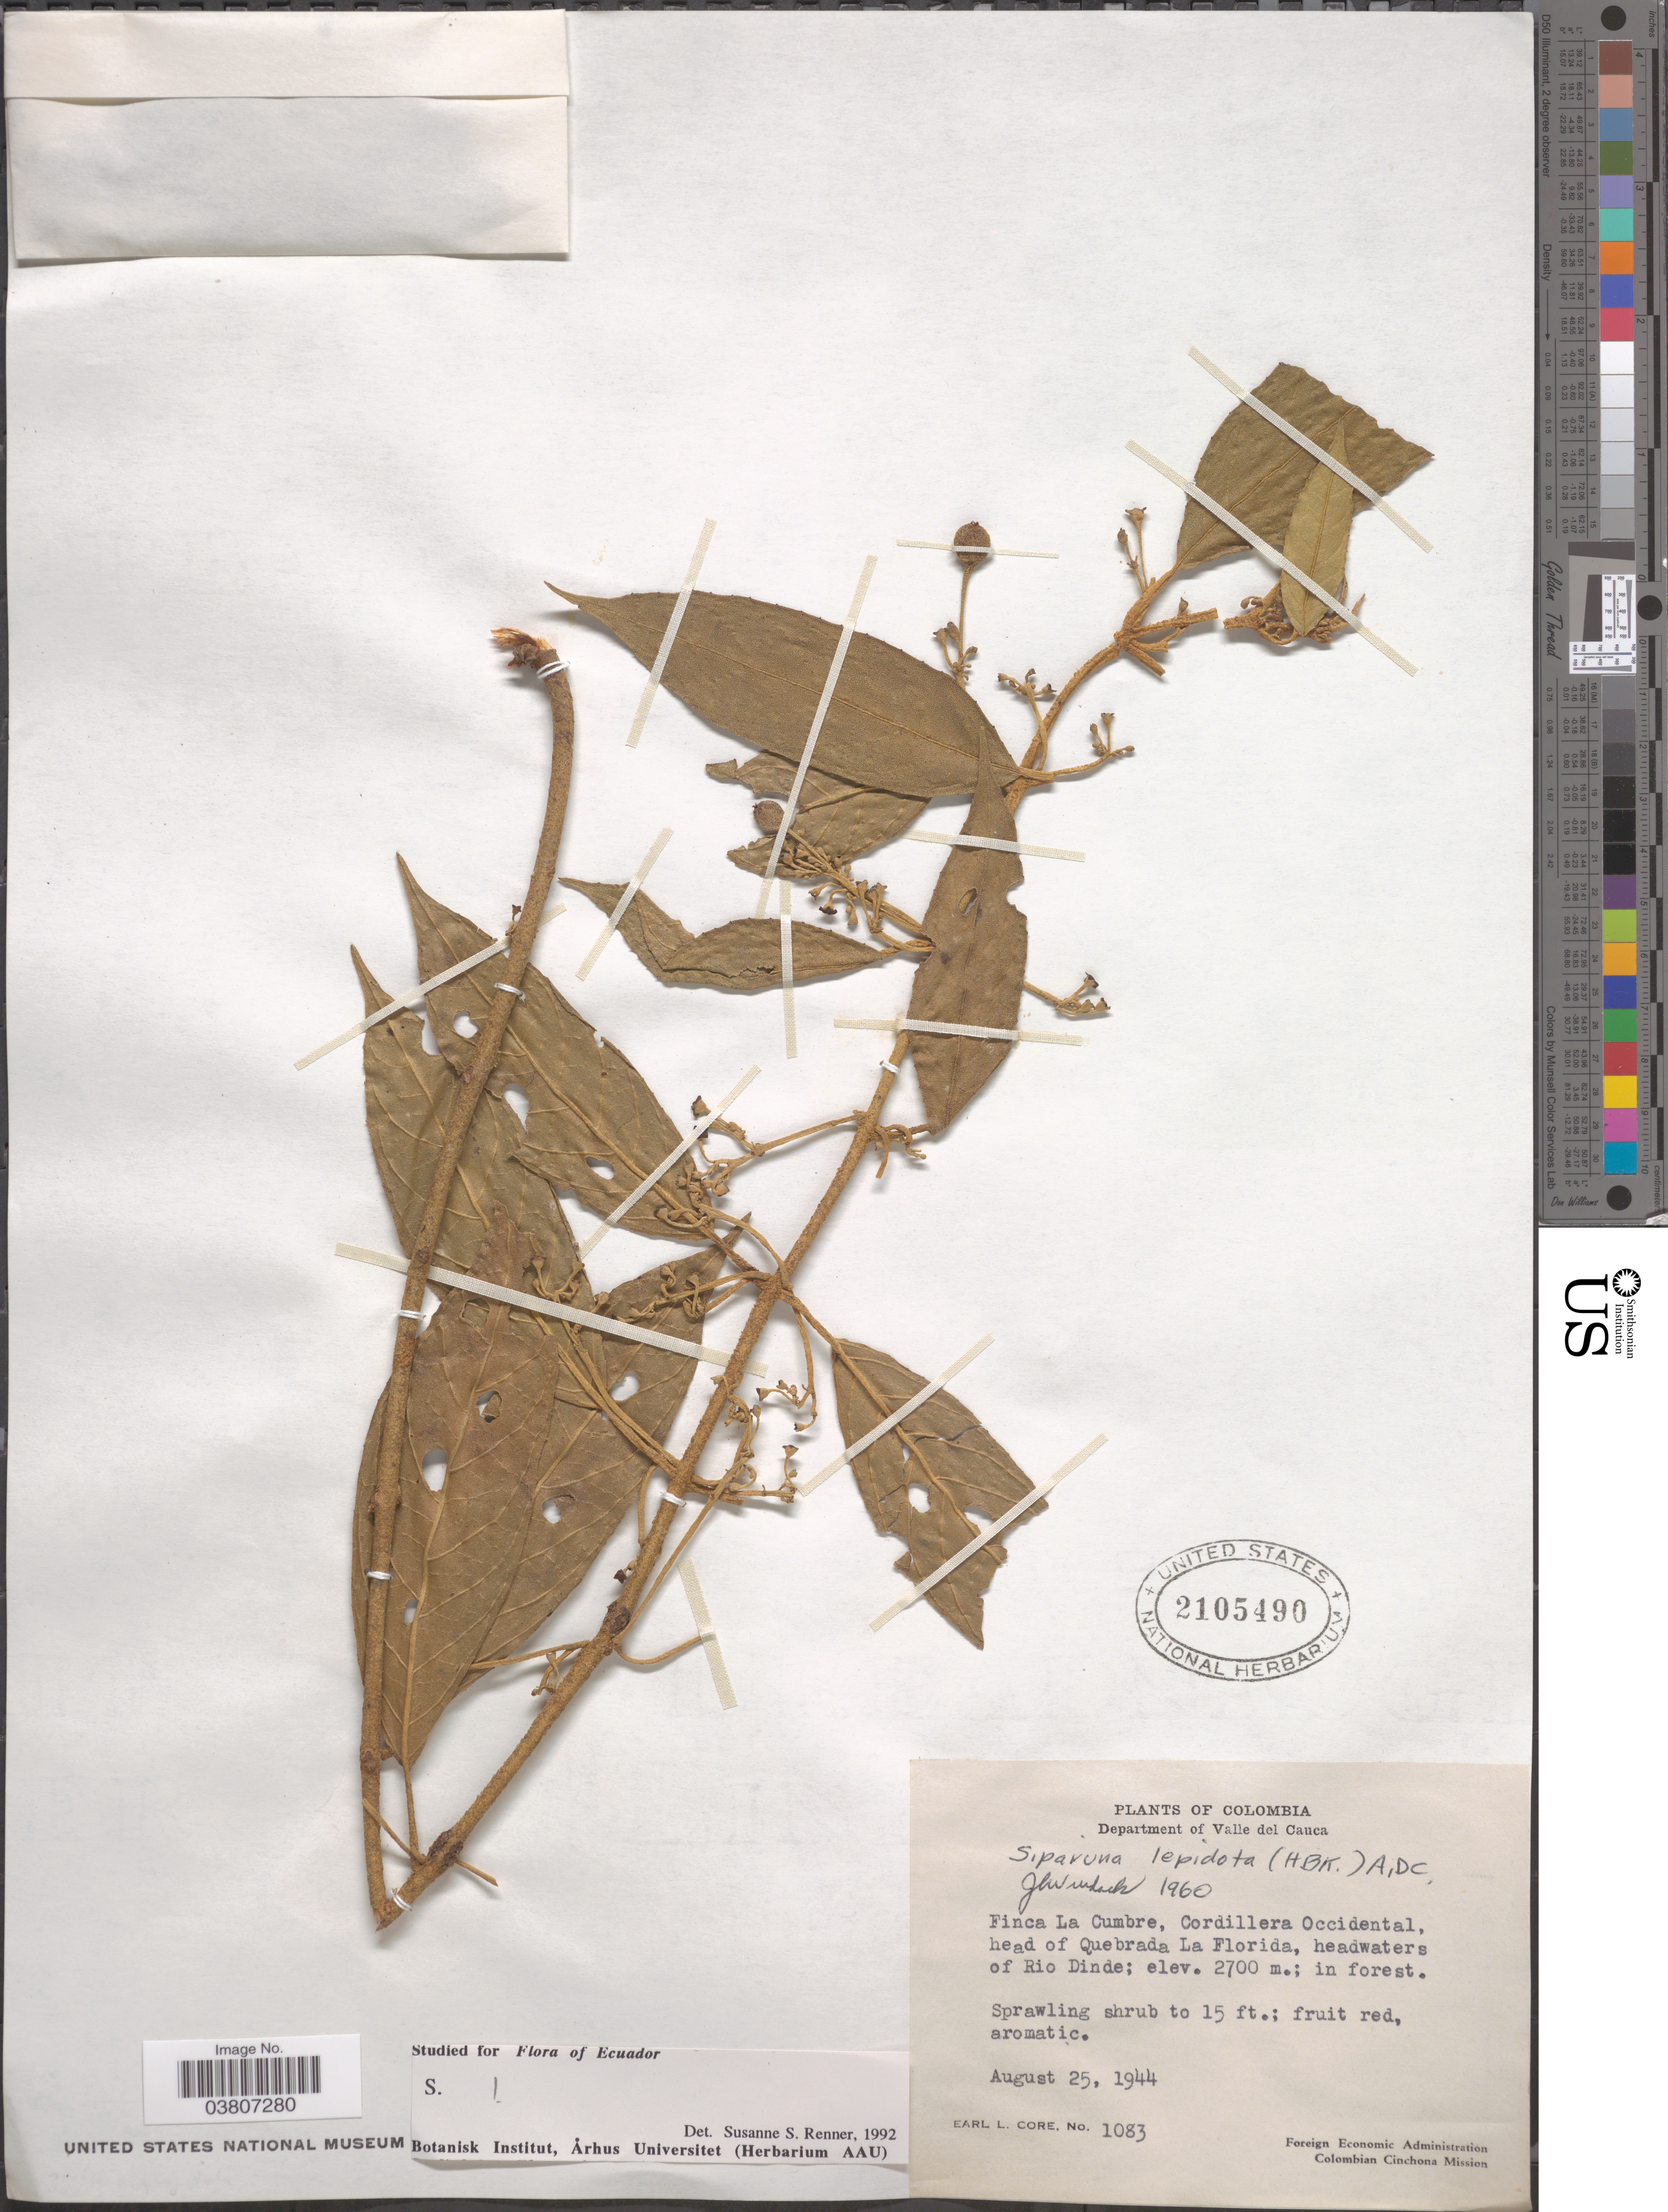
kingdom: Plantae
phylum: Tracheophyta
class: Magnoliopsida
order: Laurales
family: Siparunaceae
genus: Siparuna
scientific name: Siparuna lepidota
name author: (Kunth) A. DC.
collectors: E. L. Core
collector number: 1083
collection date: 1944-08-25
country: Colombia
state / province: Valle del Cauca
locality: Department of Valle del Cauca. Finca La Cumbre, Cordillera Occidental, head of Quebrada La Florida, headwaters of Rio Dinde.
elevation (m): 2700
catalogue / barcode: US 2105490